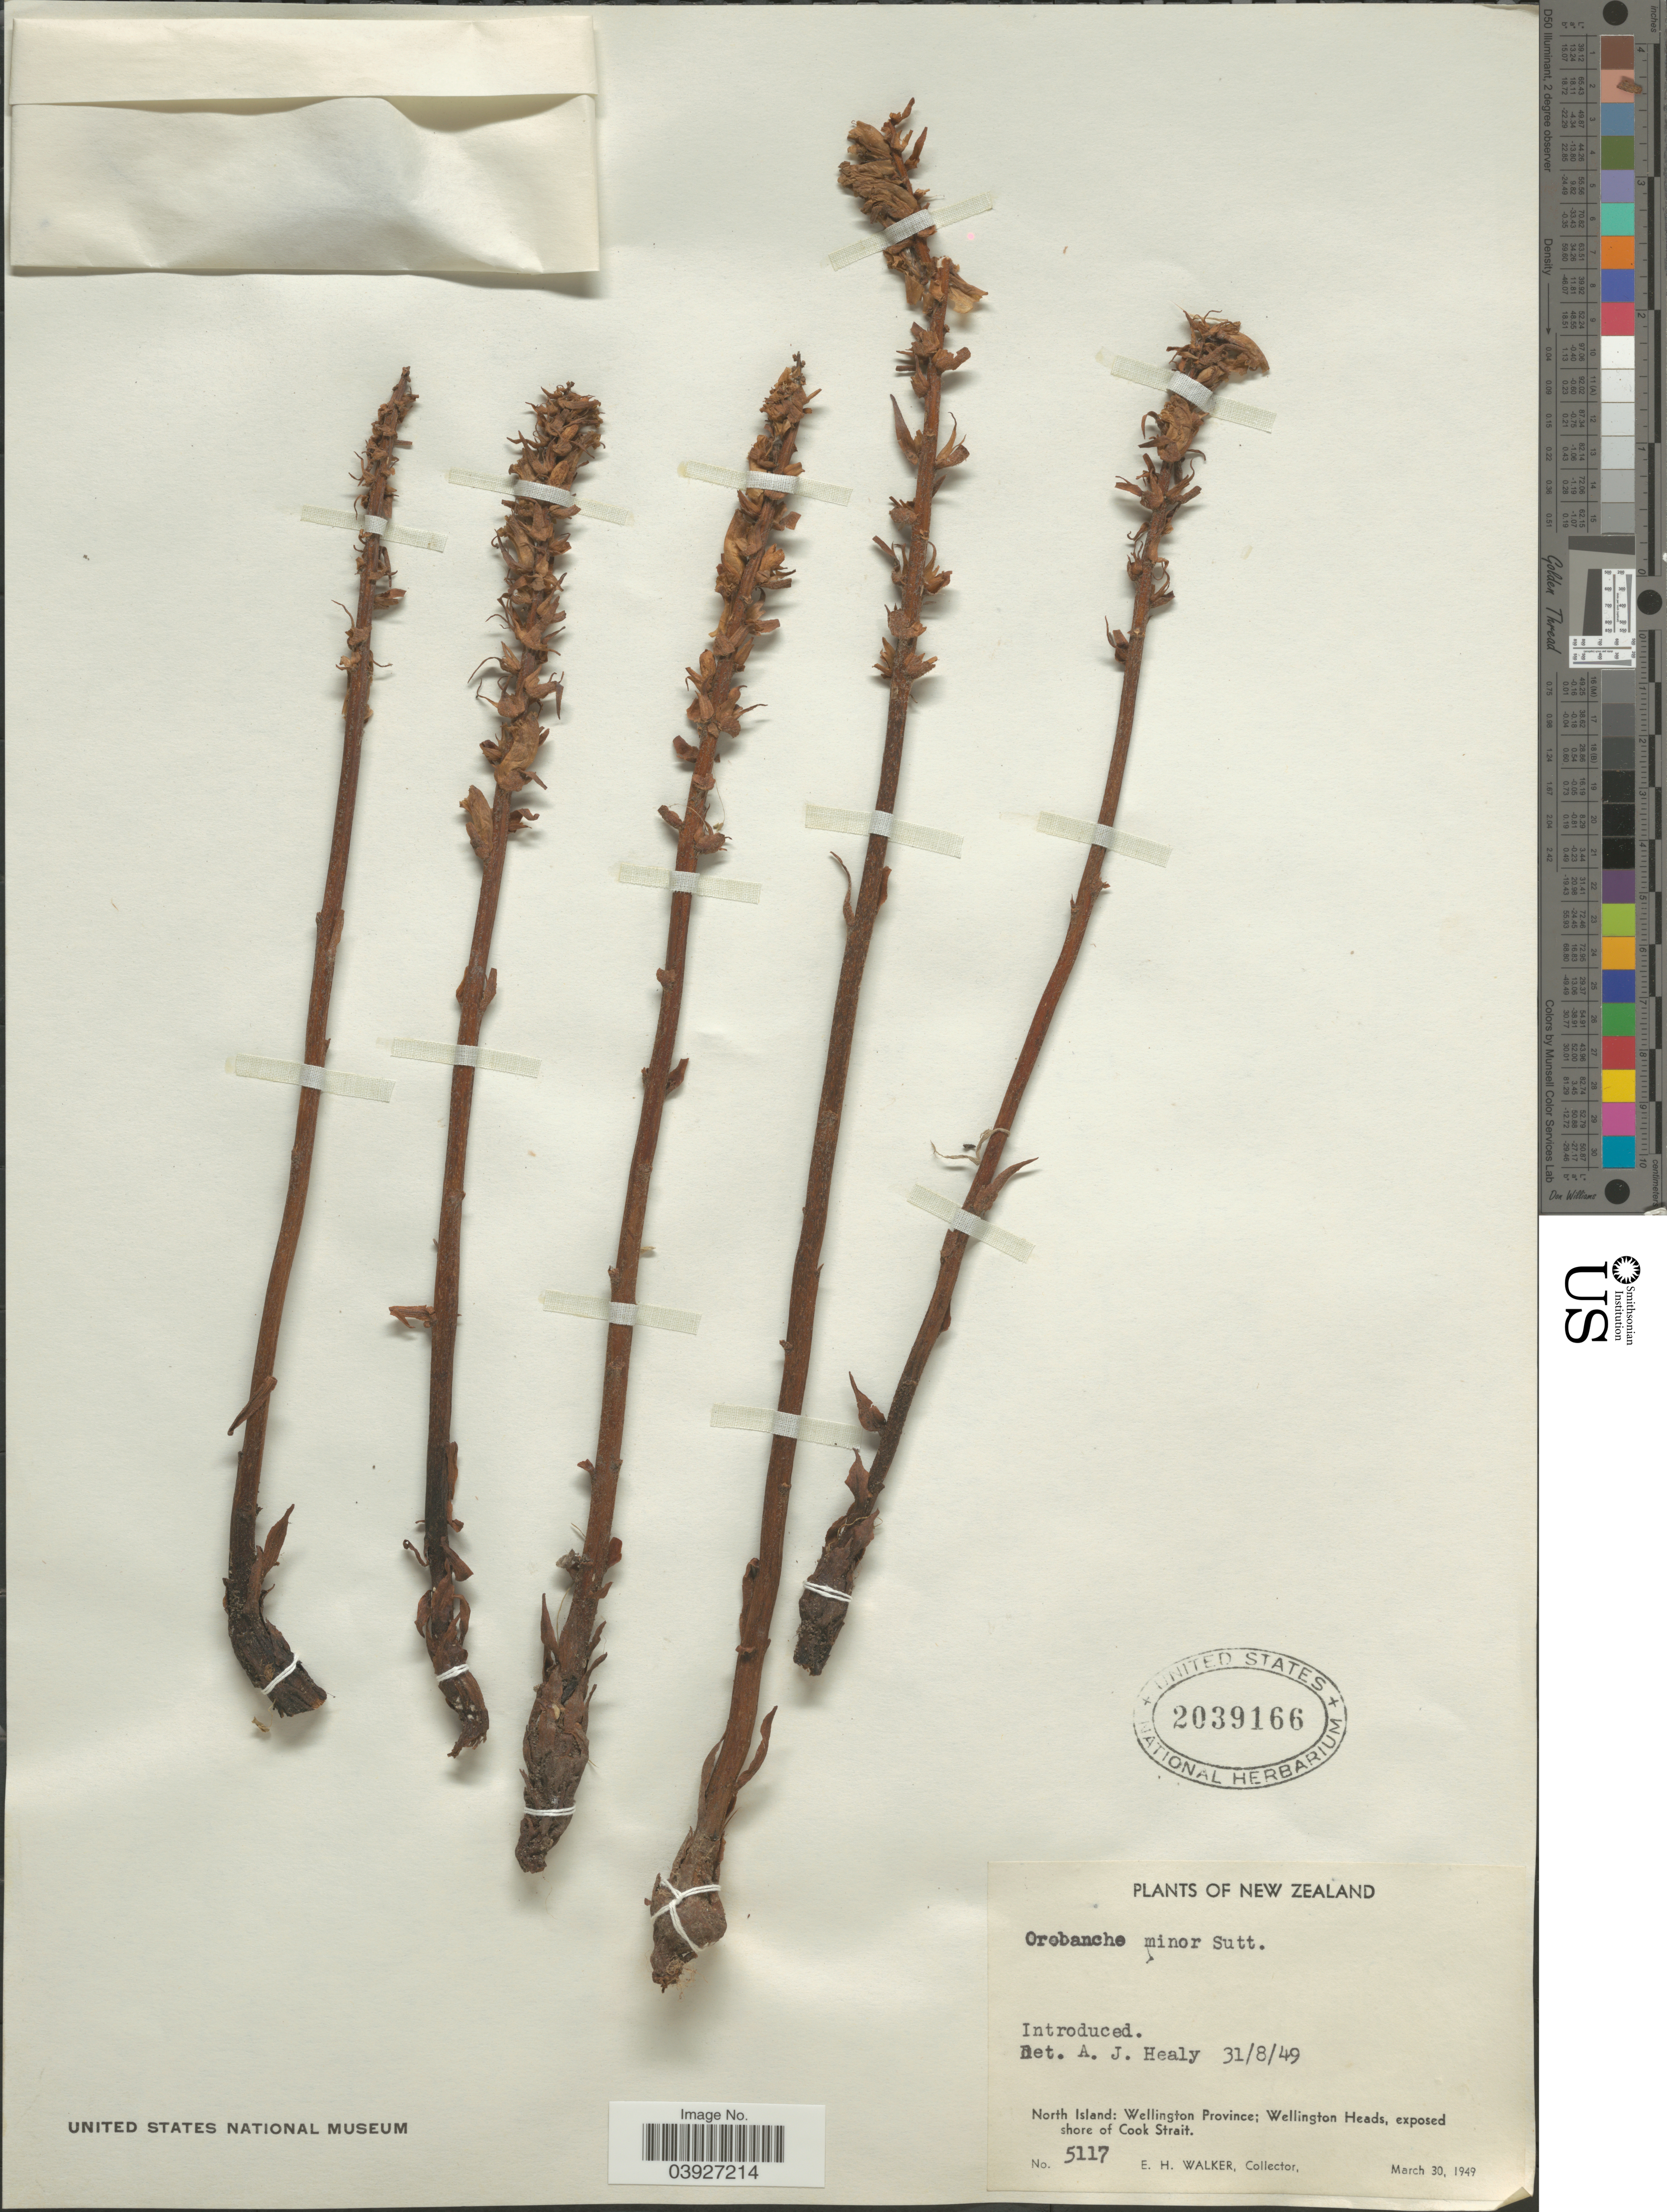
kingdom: Plantae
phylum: Tracheophyta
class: Magnoliopsida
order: Lamiales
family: Orobanchaceae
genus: Orobanche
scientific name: Orobanche minor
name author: Sm.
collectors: E. H. Walker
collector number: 5117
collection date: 1949-03-30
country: New Zealand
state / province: Wellington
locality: North Island: Wellington Province; Wellington Heads, exposed shore of Cook Strait.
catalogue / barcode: US 2039166